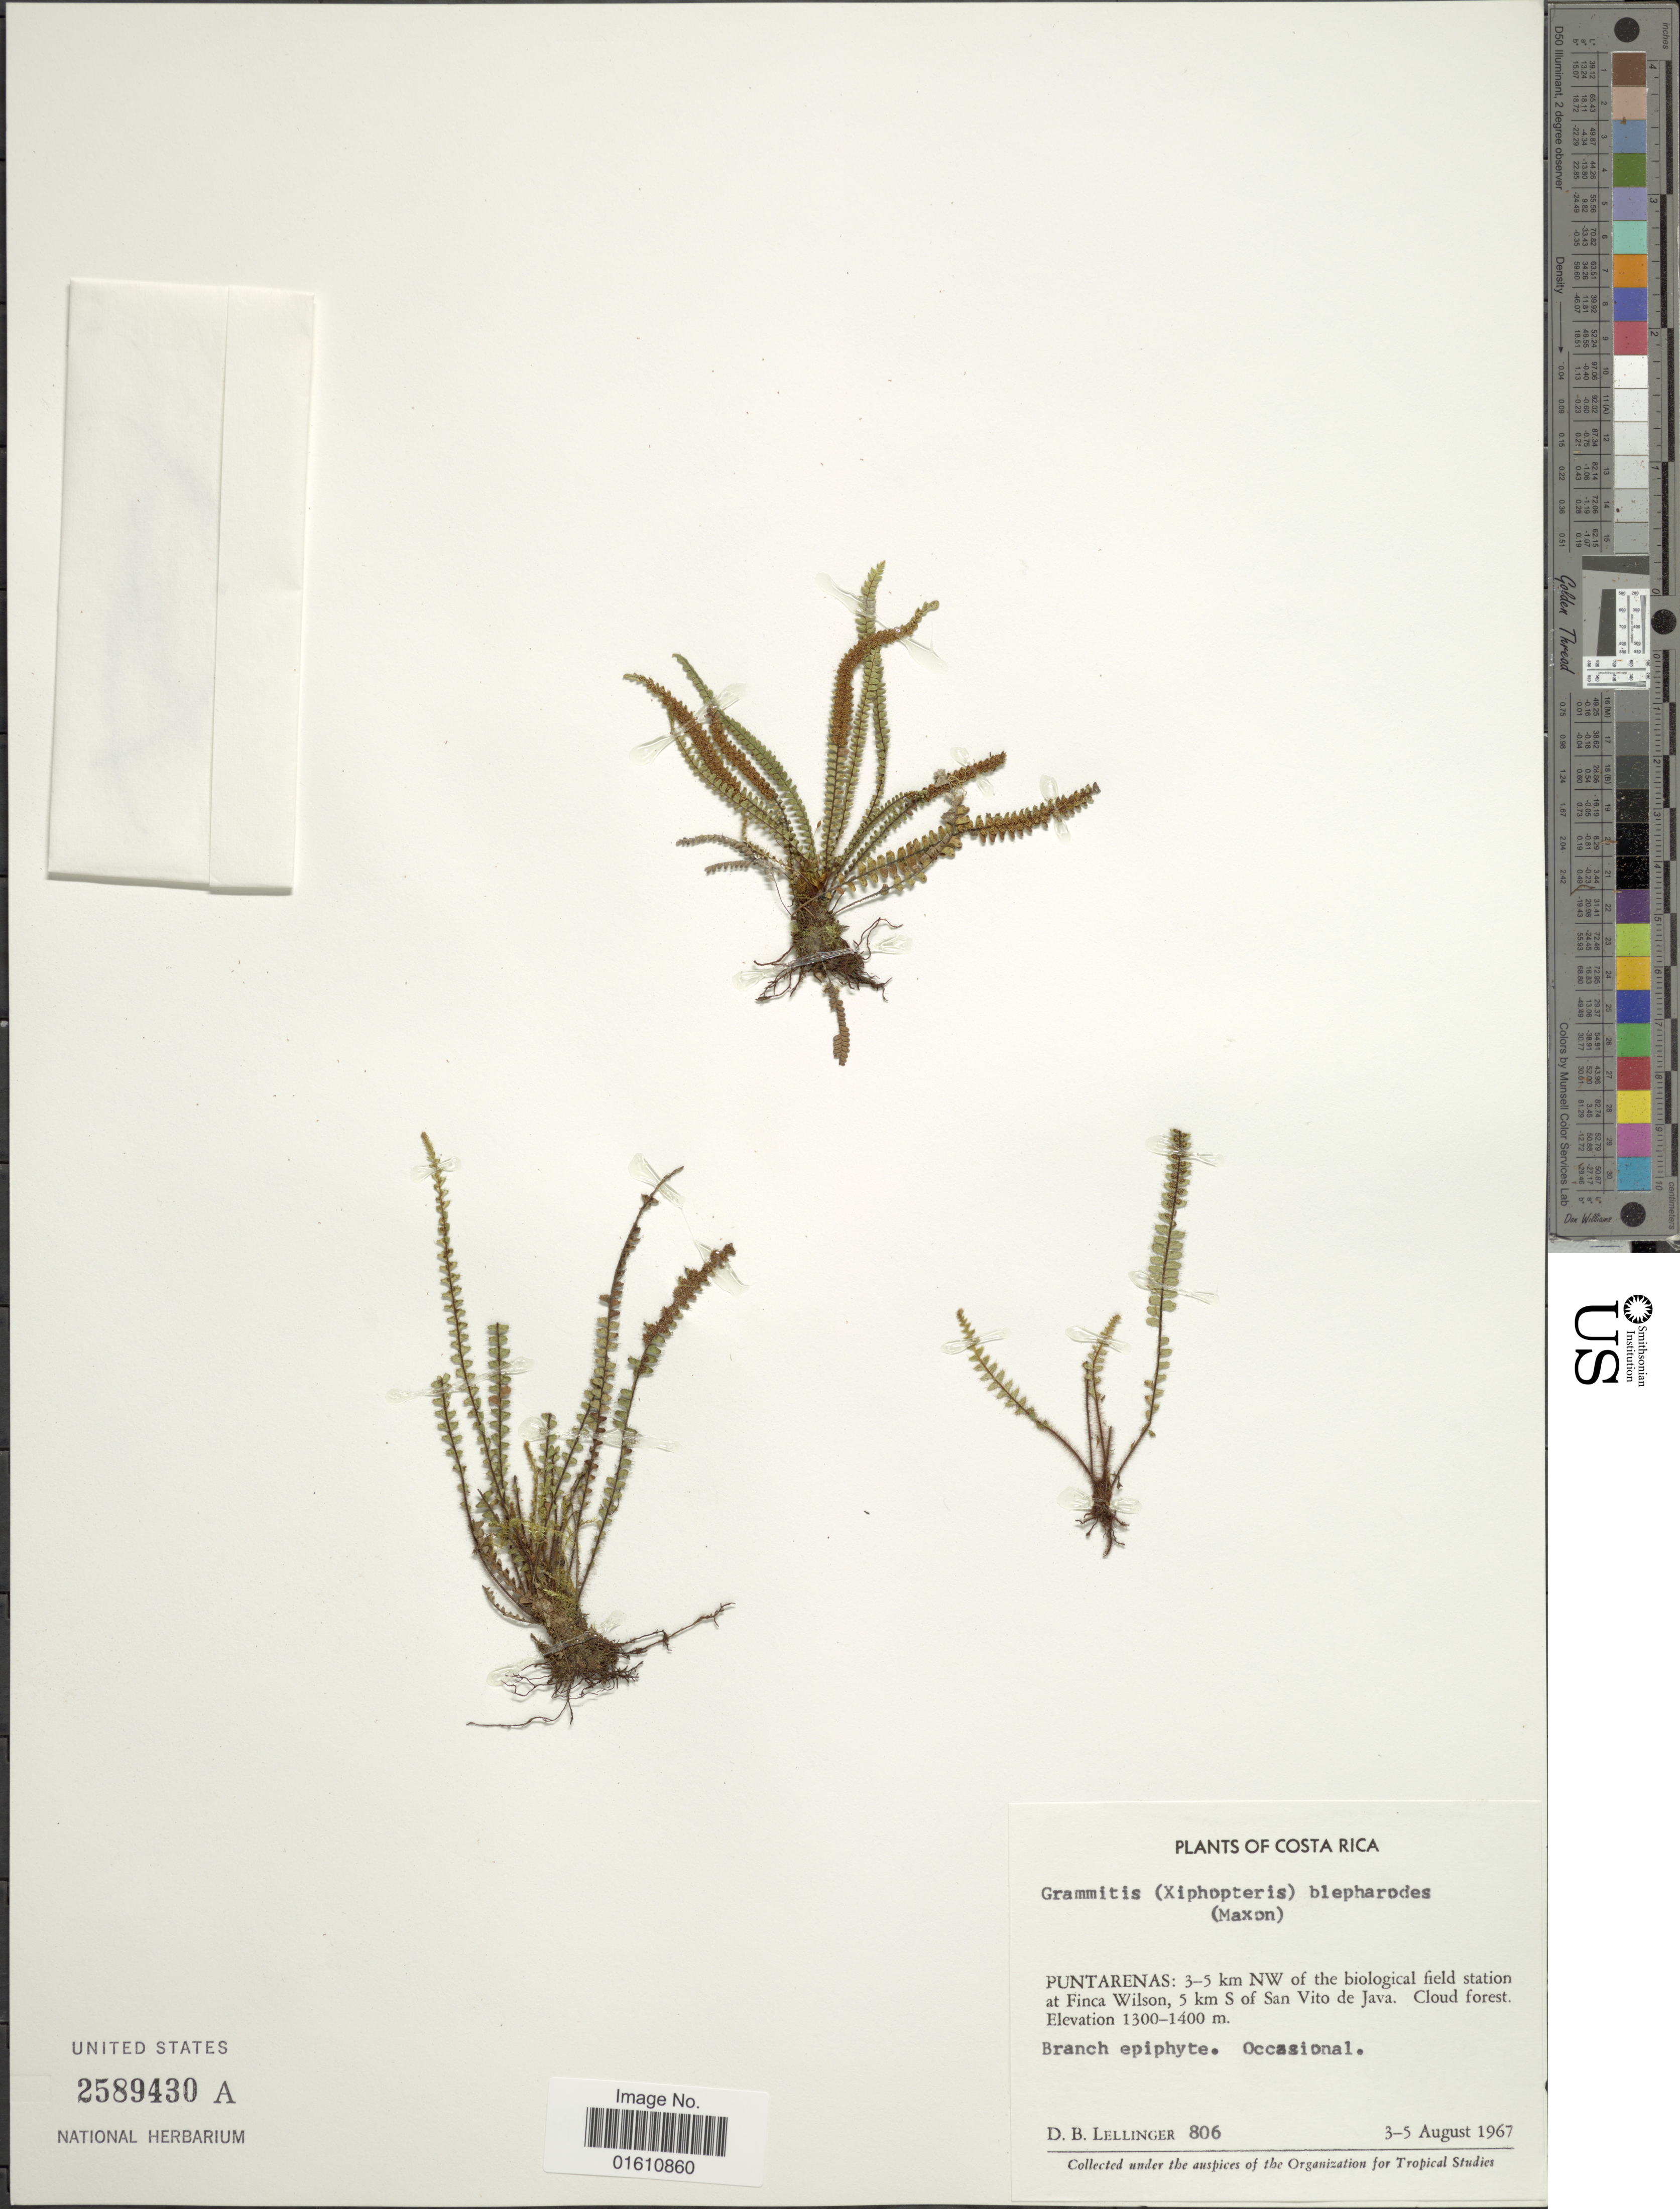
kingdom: Plantae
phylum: Tracheophyta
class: Polypodiopsida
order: Polypodiales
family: Polypodiaceae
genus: Moranopteris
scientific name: Moranopteris taenifolia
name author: (Jenman) R. Y. Hirai & J. Prado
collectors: D. B. Lellinger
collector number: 806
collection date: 1967-08-03/1967-08-05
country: Costa Rica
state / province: Puntarenas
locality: Puntarenas: 3-5 km NW of the biological field station al Finca Wilson, 5 km S of San Vito de Java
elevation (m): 1300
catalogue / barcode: US 2589430A